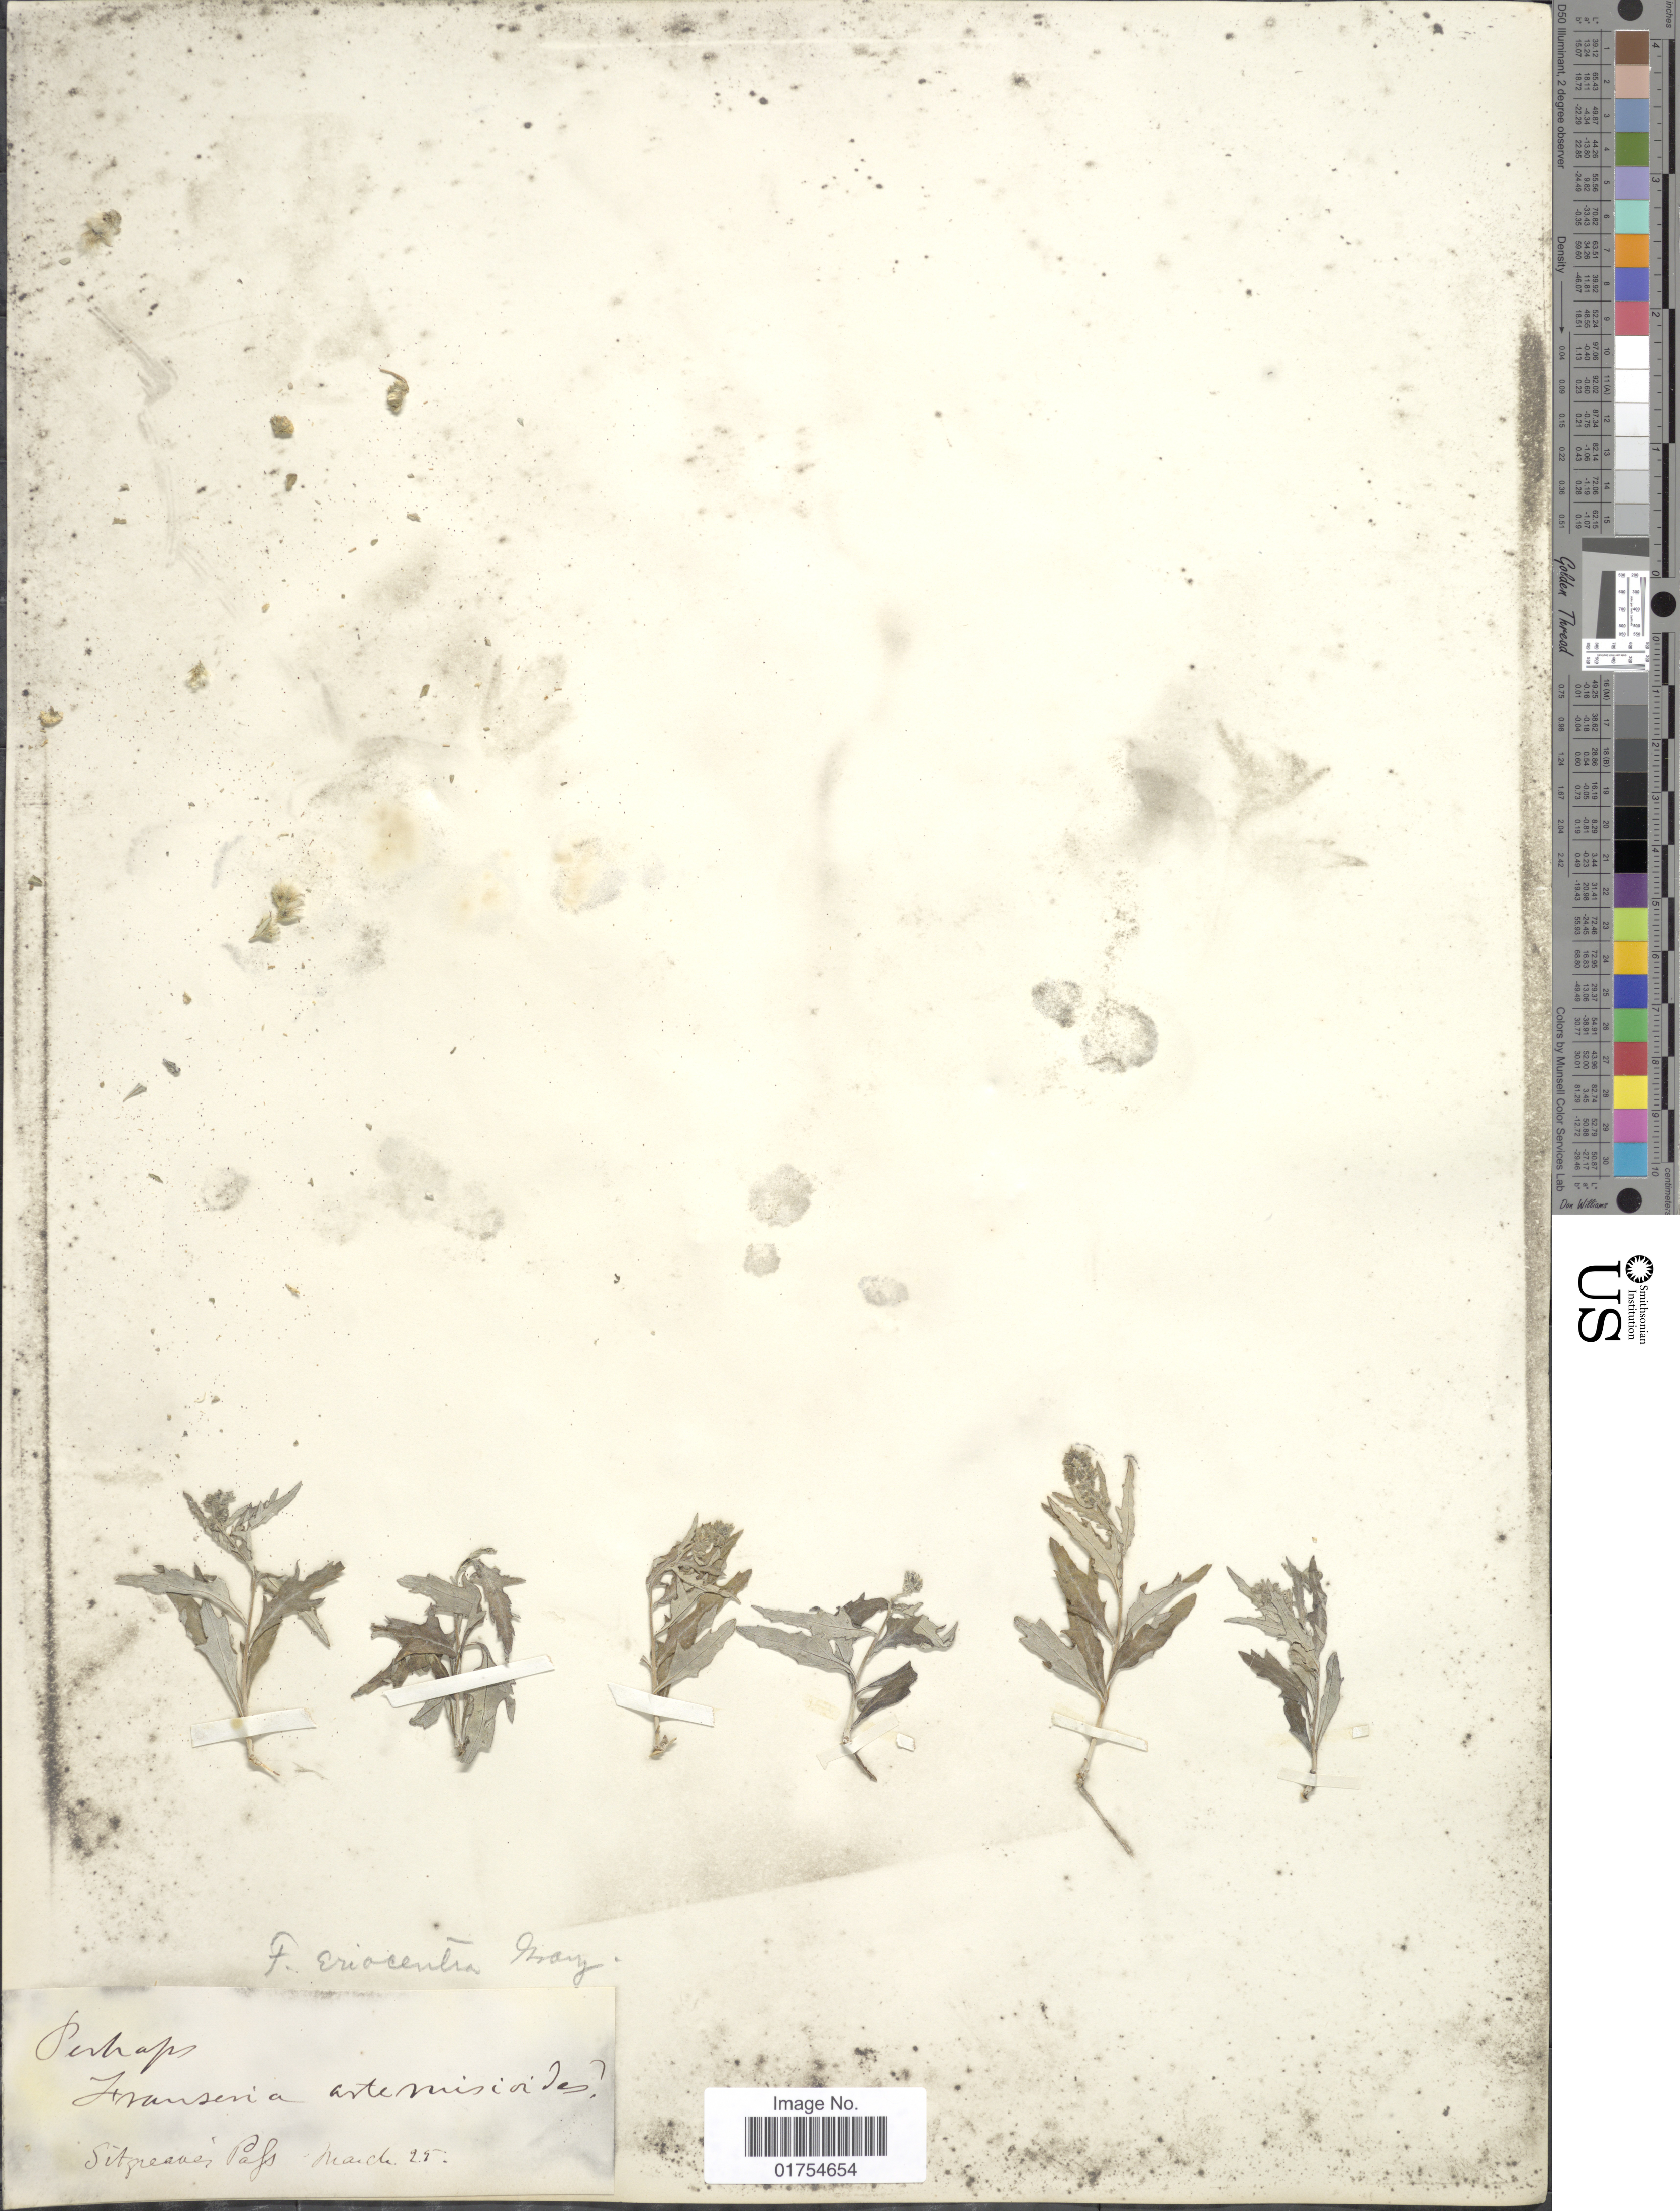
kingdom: Plantae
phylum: Tracheophyta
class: Magnoliopsida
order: Asterales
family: Asteraceae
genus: Franseria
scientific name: Franseria eriocentra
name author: A. Gray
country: United States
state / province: Arizona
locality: Sitgreaves Pass